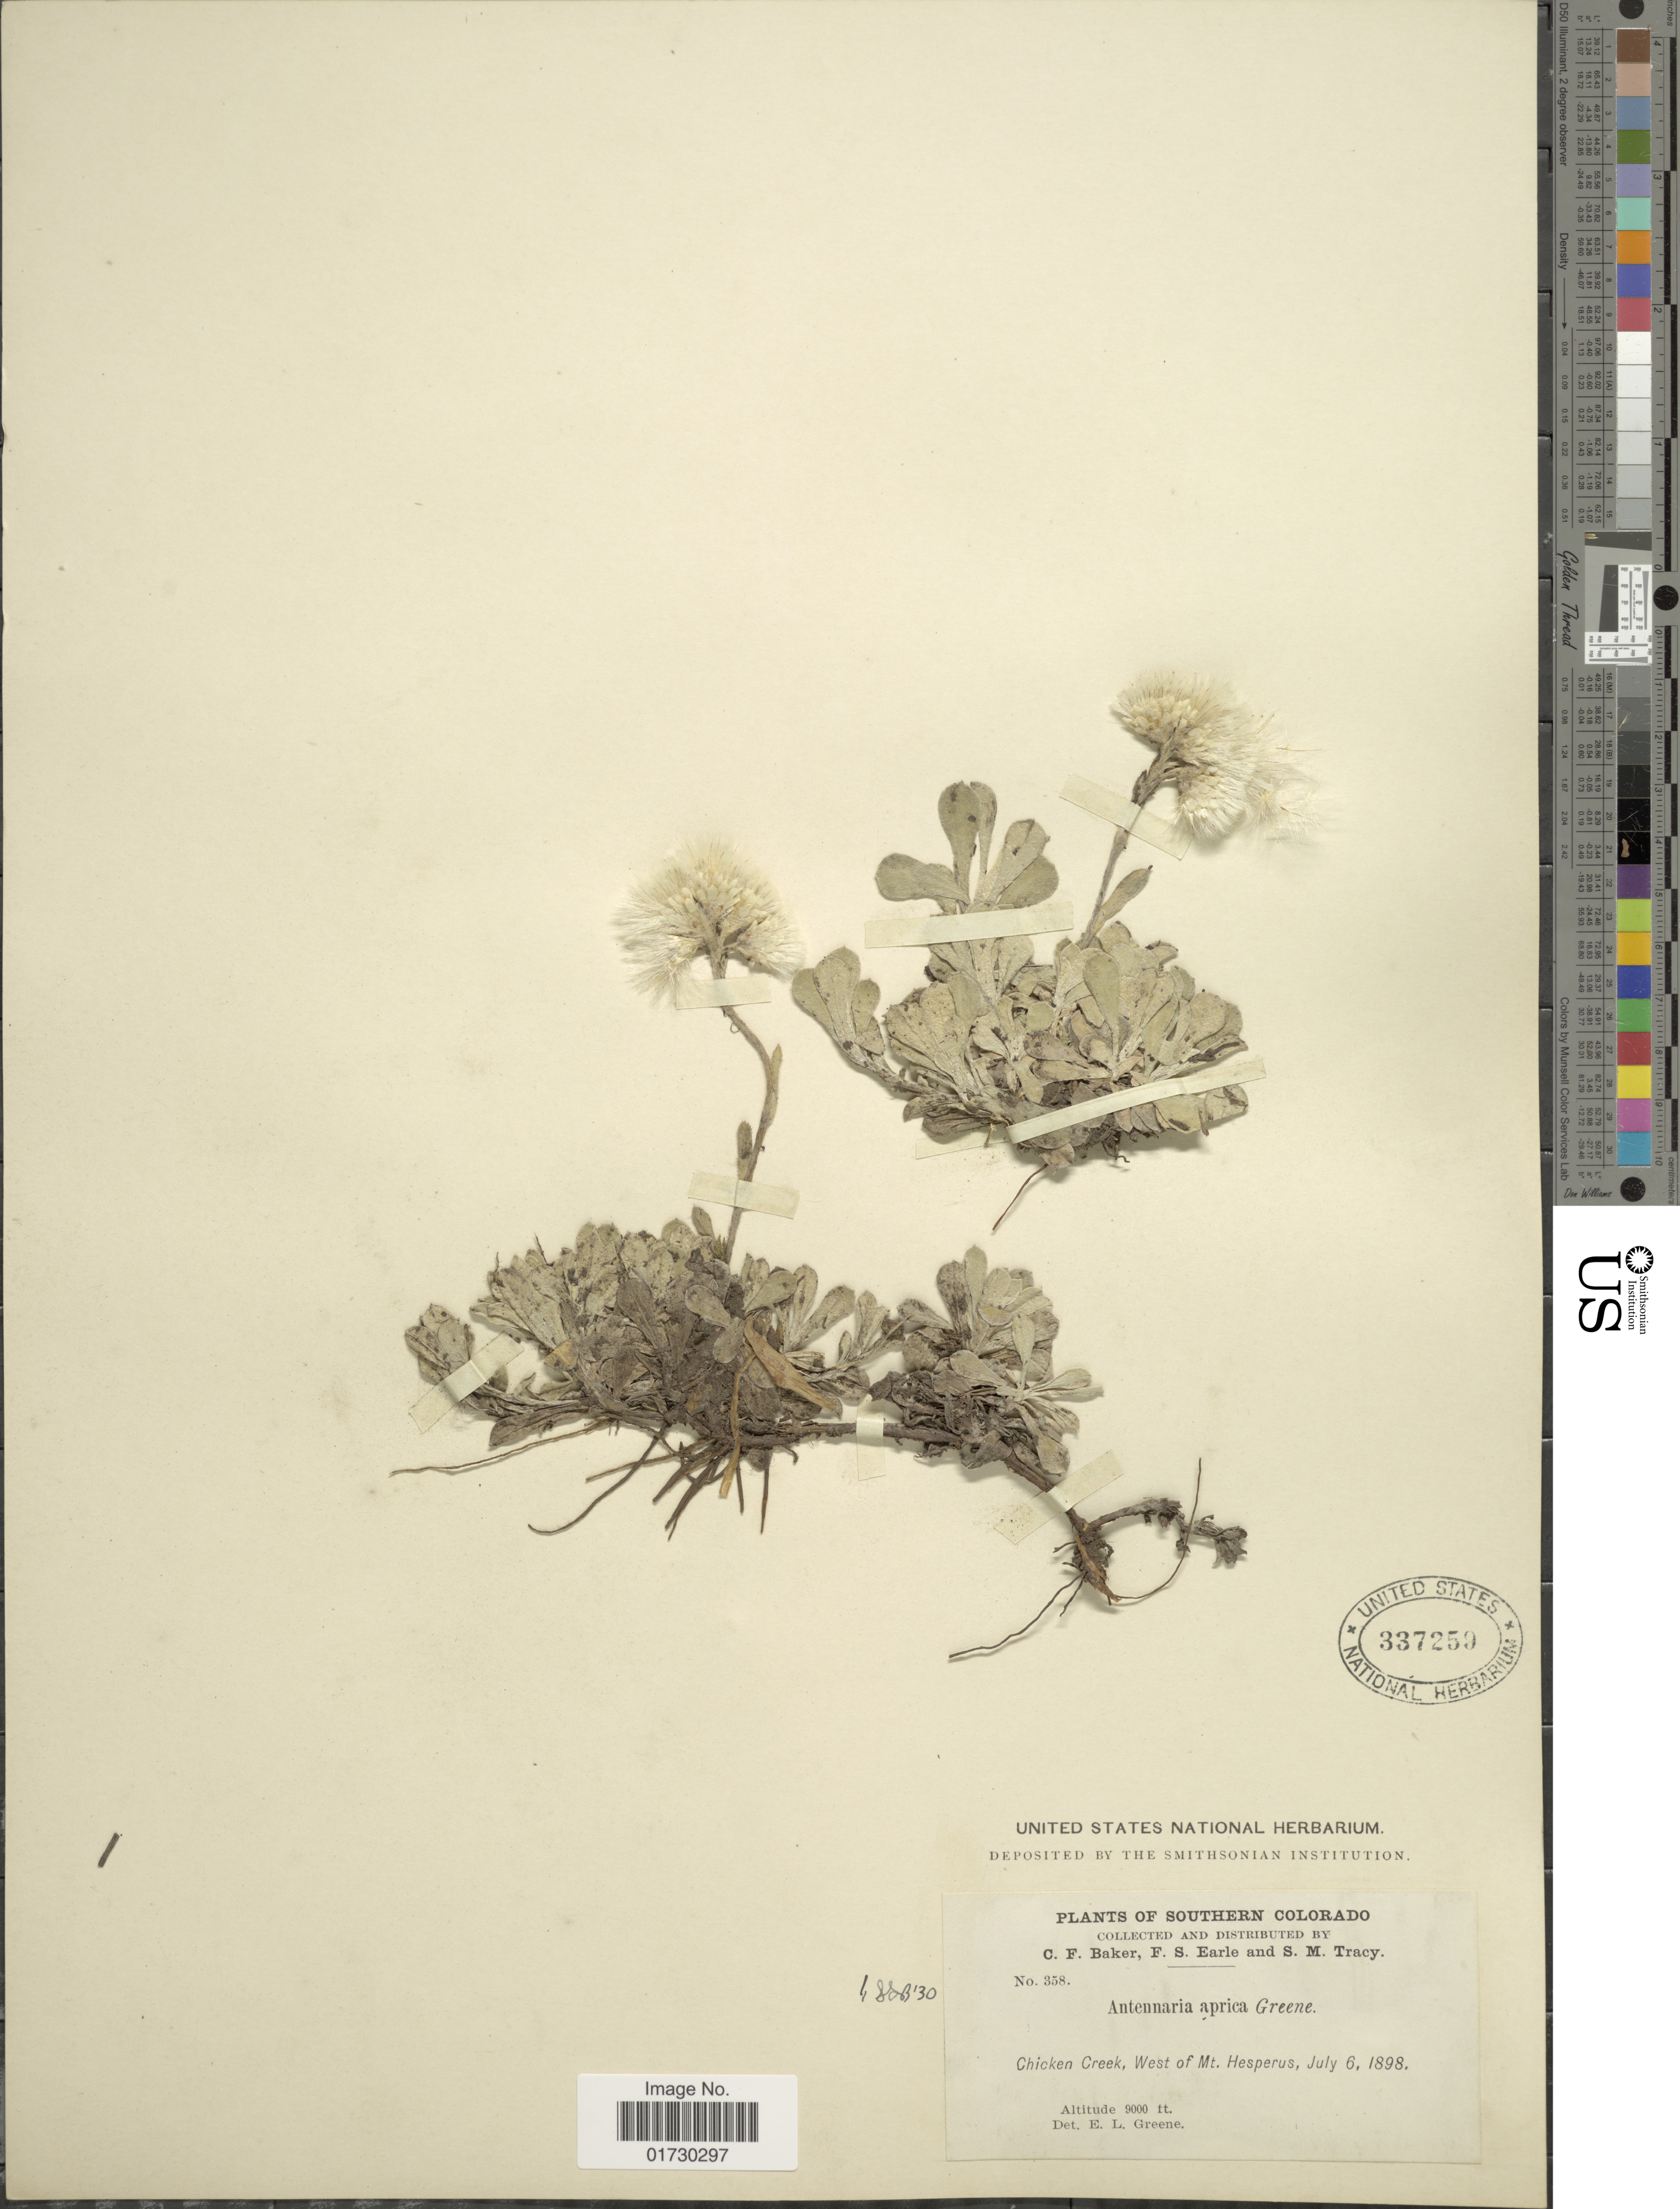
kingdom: Plantae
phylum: Tracheophyta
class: Magnoliopsida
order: Asterales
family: Asteraceae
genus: Antennaria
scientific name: Antennaria aprica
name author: Greene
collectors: C. F. Baker, F. S. Earle & S. M. Tracy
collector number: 358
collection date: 1898-07-06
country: United States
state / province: Colorado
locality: Southern Colorado, Chicken Creek, West of Mt. Hesperus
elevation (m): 2743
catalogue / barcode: US 337259